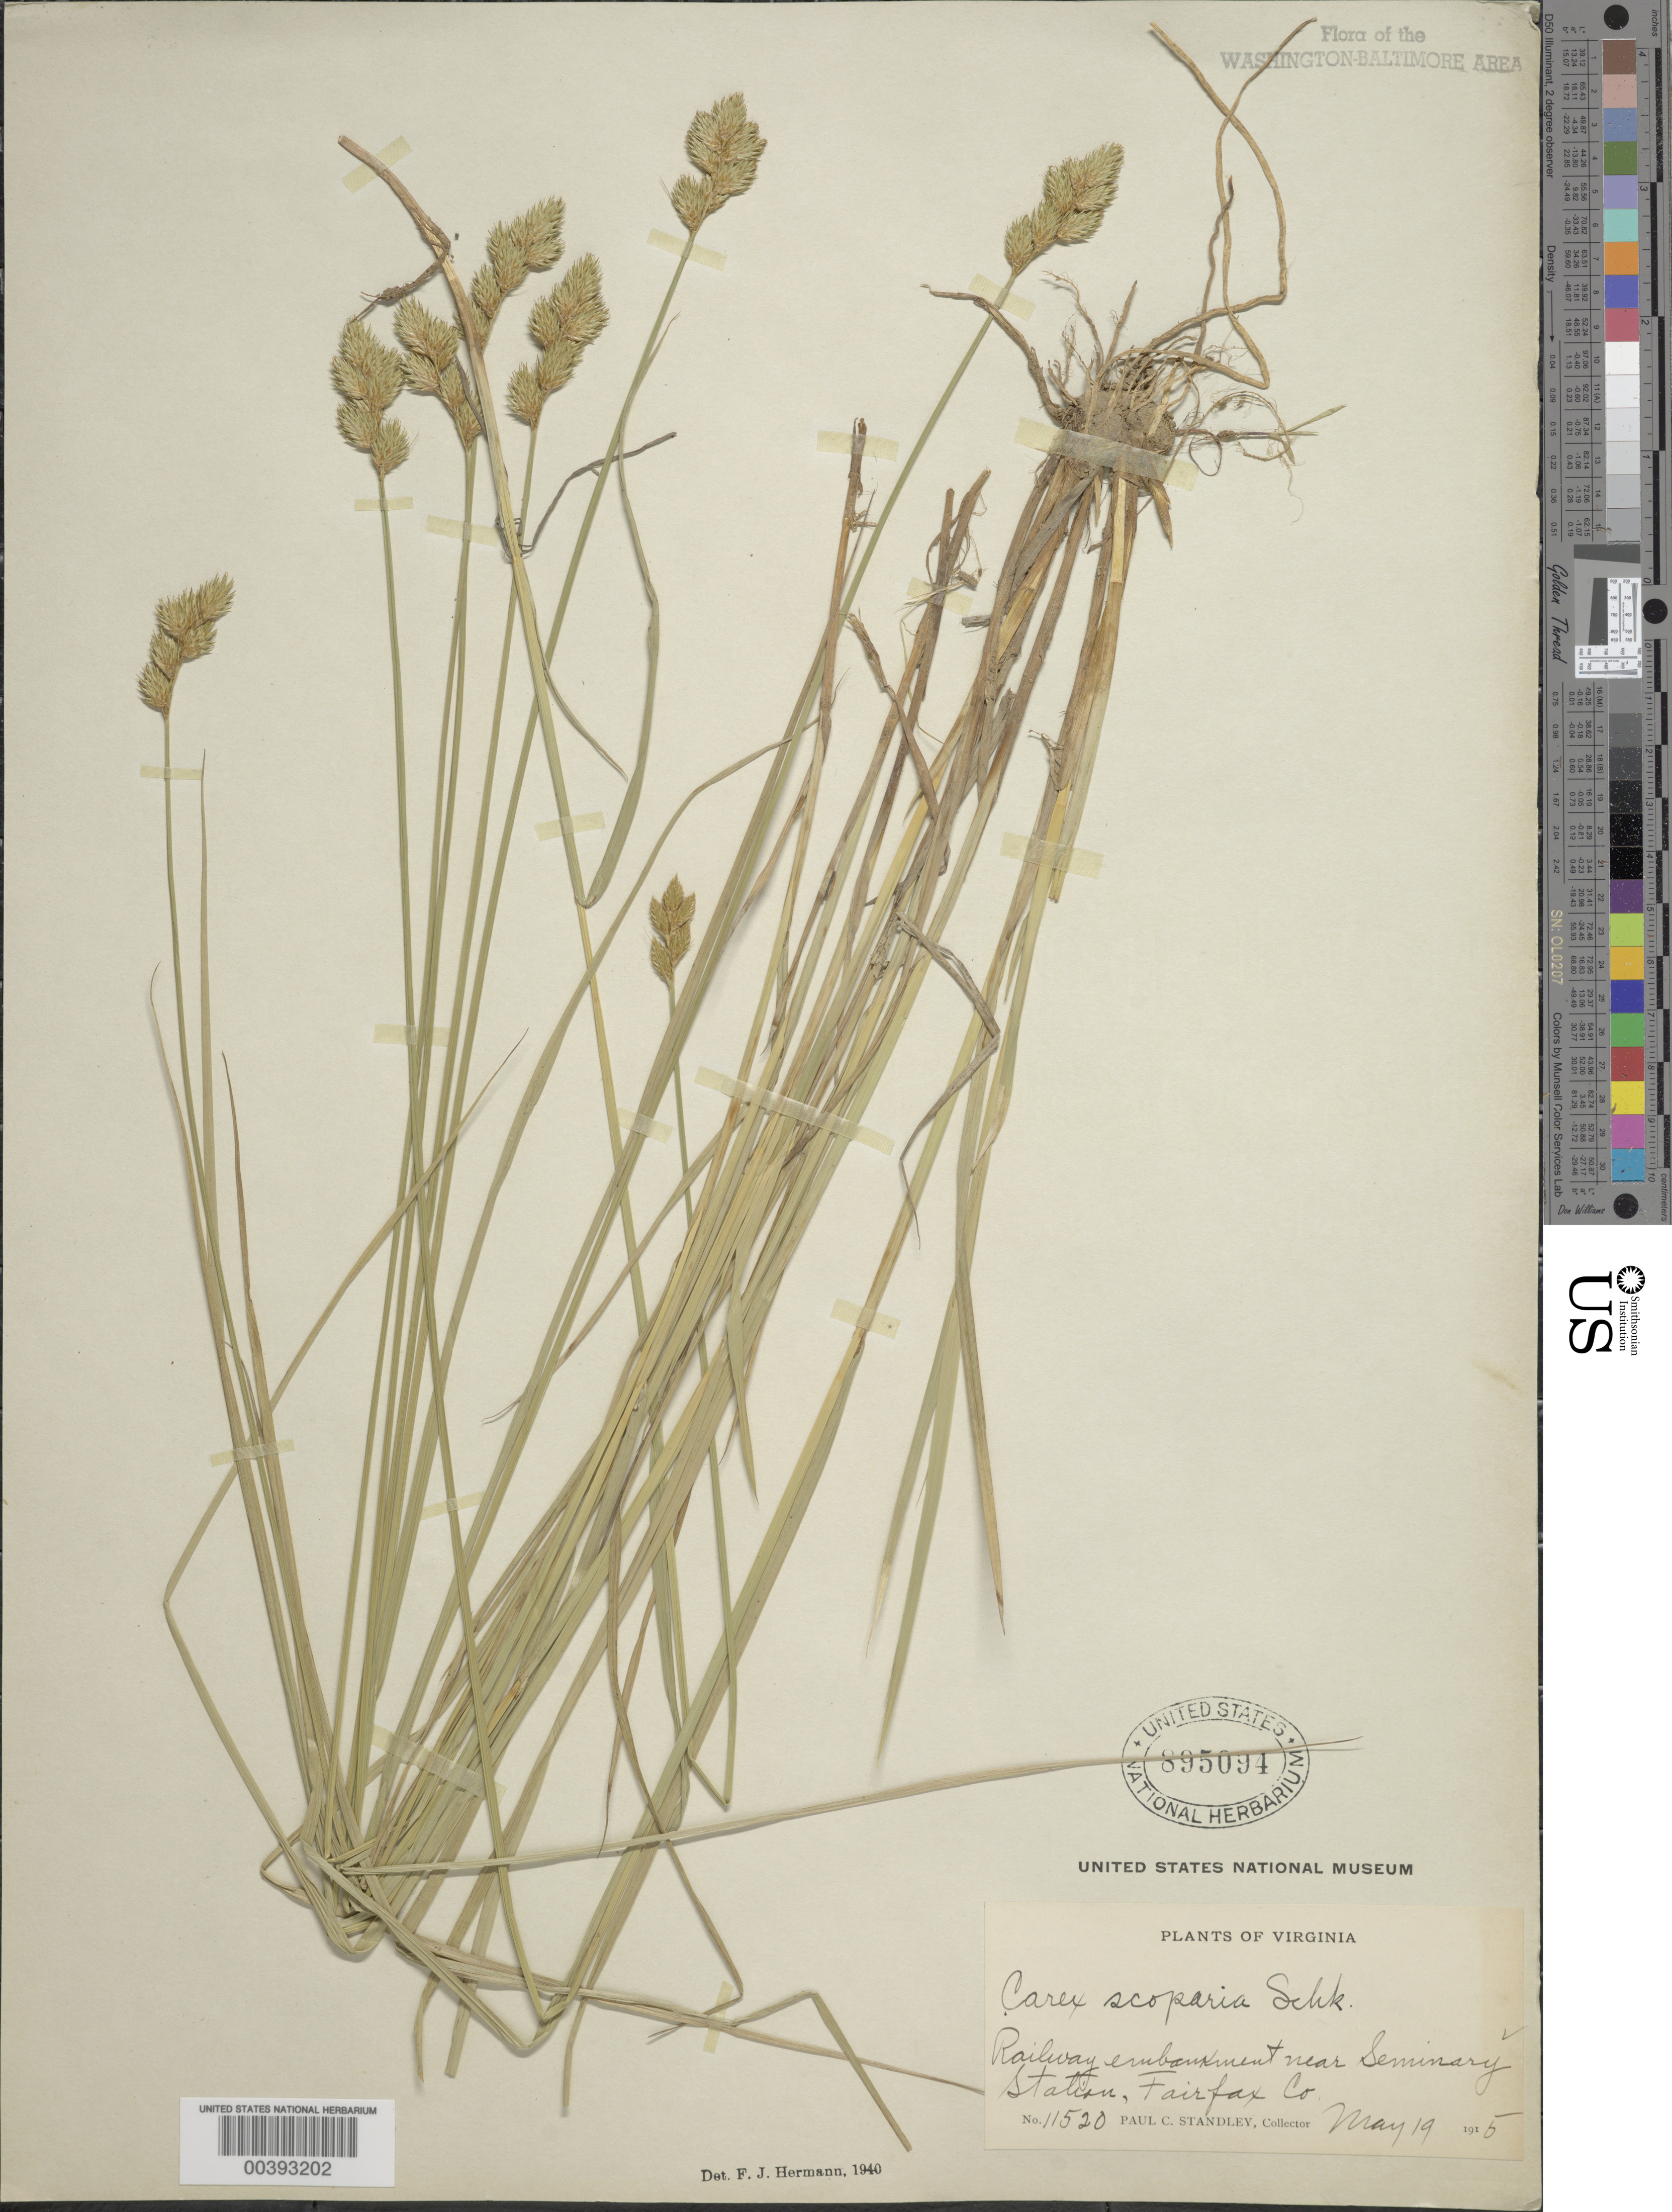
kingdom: Plantae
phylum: Tracheophyta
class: Liliopsida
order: Poales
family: Cyperaceae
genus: Carex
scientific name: Carex scoparia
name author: Schkuhr ex Willd.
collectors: P. C. Standley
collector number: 11520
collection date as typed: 19 May 1915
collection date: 1915-05-19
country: United States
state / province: Virginia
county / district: Fairfax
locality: Railroad, Seminary Station vicinity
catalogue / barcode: US 895094